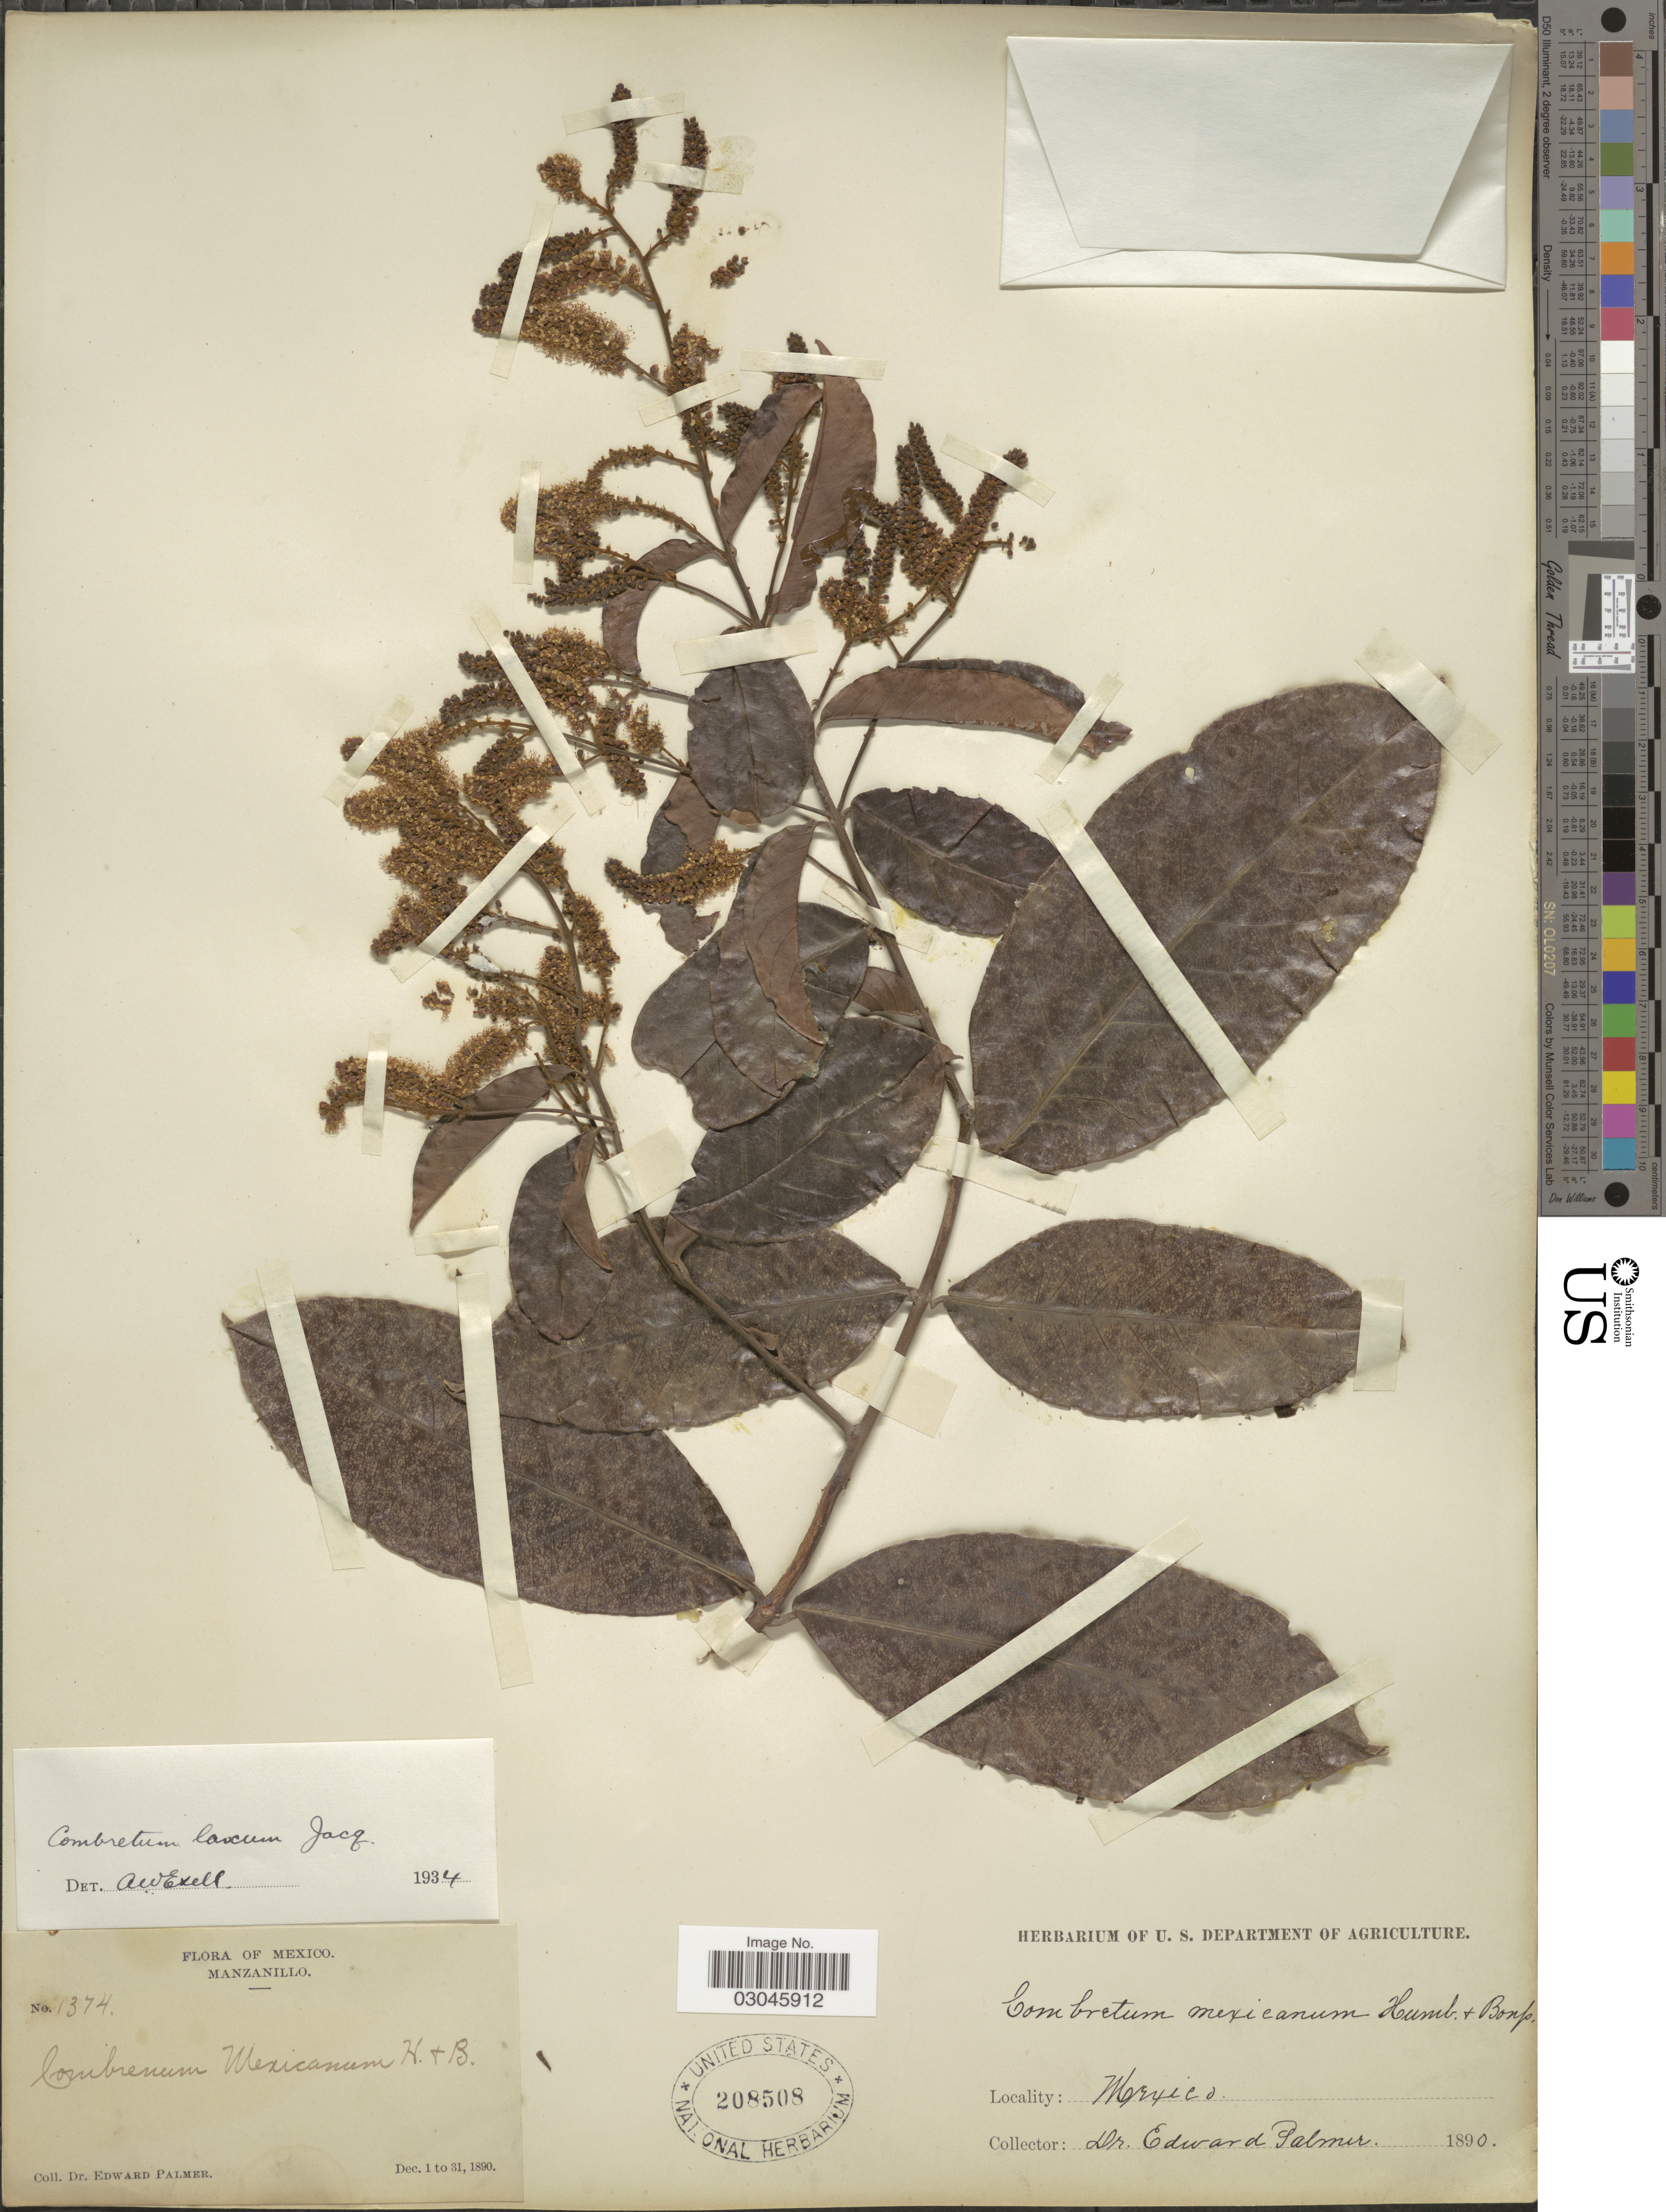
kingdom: Plantae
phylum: Tracheophyta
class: Magnoliopsida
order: Myrtales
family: Combretaceae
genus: Combretum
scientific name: Combretum laxum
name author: Jacq.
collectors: E. Palmer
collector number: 1374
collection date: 1890-12-01/1890-12-31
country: Mexico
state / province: Colima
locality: Manzanillo.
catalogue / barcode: US 208508